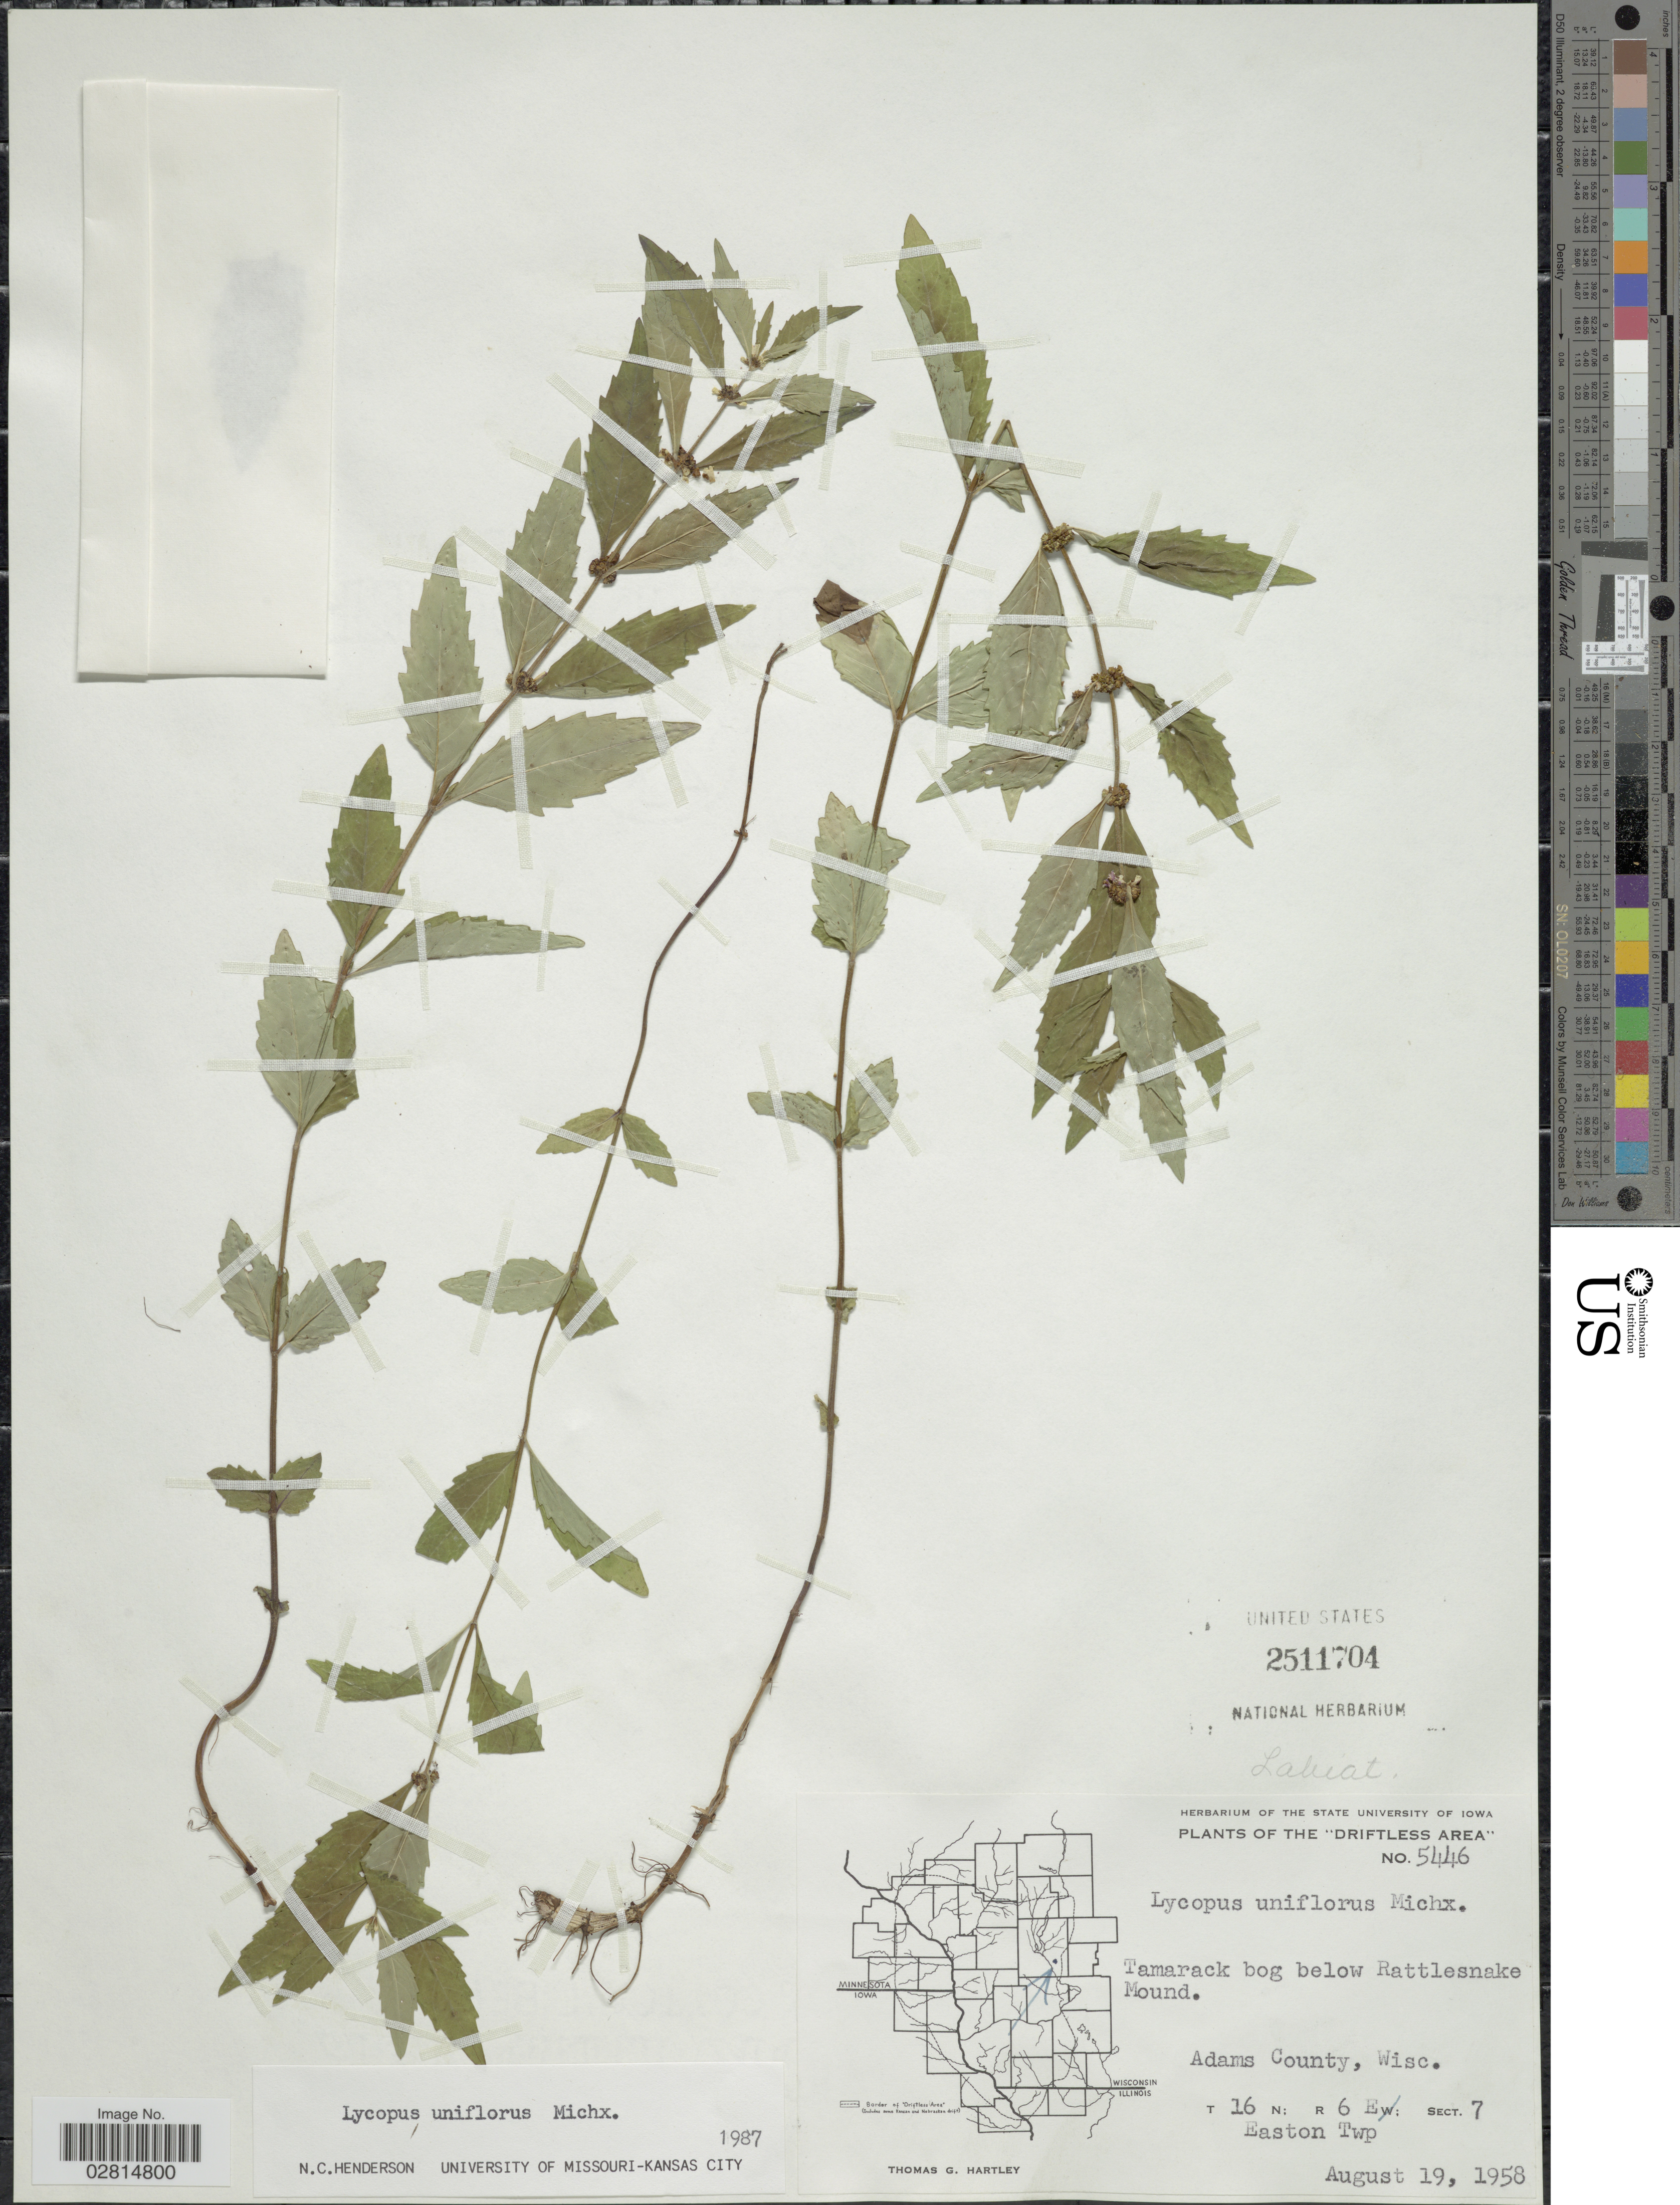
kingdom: Plantae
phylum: Tracheophyta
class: Magnoliopsida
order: Lamiales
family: Lamiaceae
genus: Lycopus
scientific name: Lycopus uniflorus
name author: Michx.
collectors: T. G. Hartley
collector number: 5446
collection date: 1958-08-19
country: United States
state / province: Wisconsin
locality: The "Driftless Area", Tamarack bog below Rattlesnake Mound, Adams County, Wisc., T16N; R6E; Sect. 7, Easton Twp.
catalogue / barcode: US 2511704